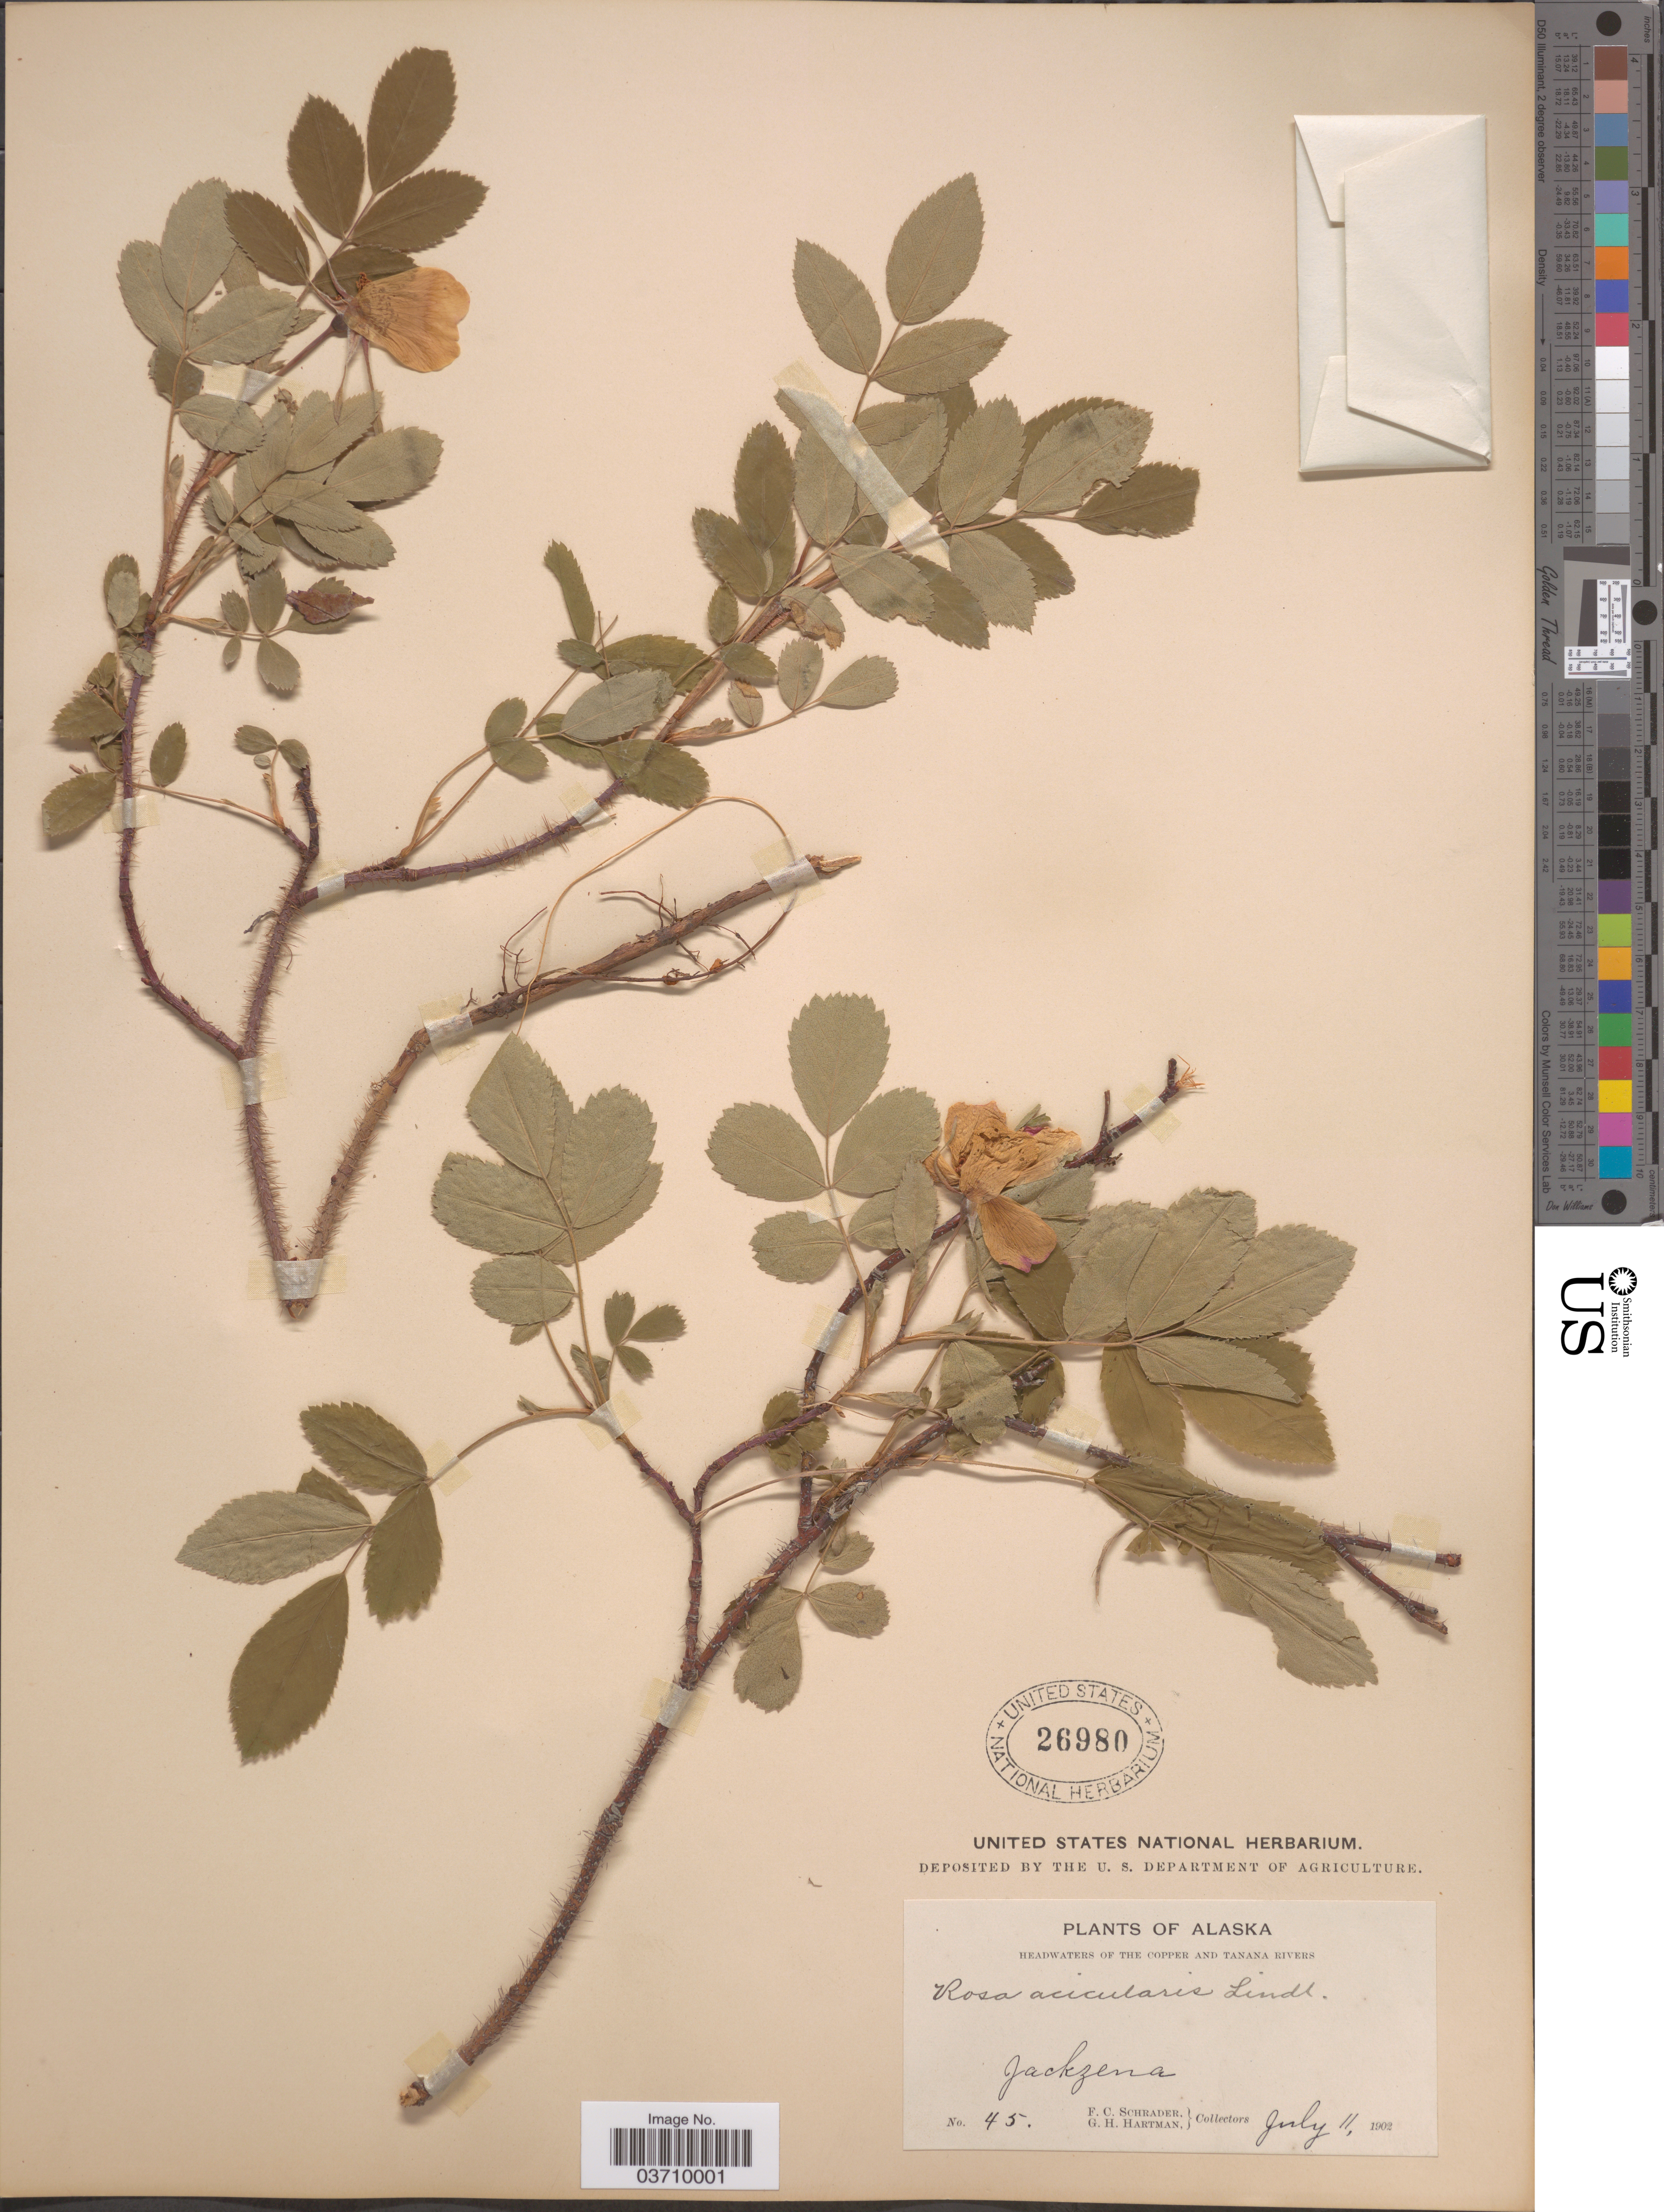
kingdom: Plantae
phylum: Tracheophyta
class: Magnoliopsida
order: Rosales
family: Rosaceae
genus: Rosa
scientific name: Rosa acicularis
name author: Lindl.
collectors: F. C. Schrader & G. H. Hartman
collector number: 45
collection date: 1902-07-11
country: United States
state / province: Alaska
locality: Headwaters of the Copper and Tanana Rivers. Jackzena.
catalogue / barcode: US 26980